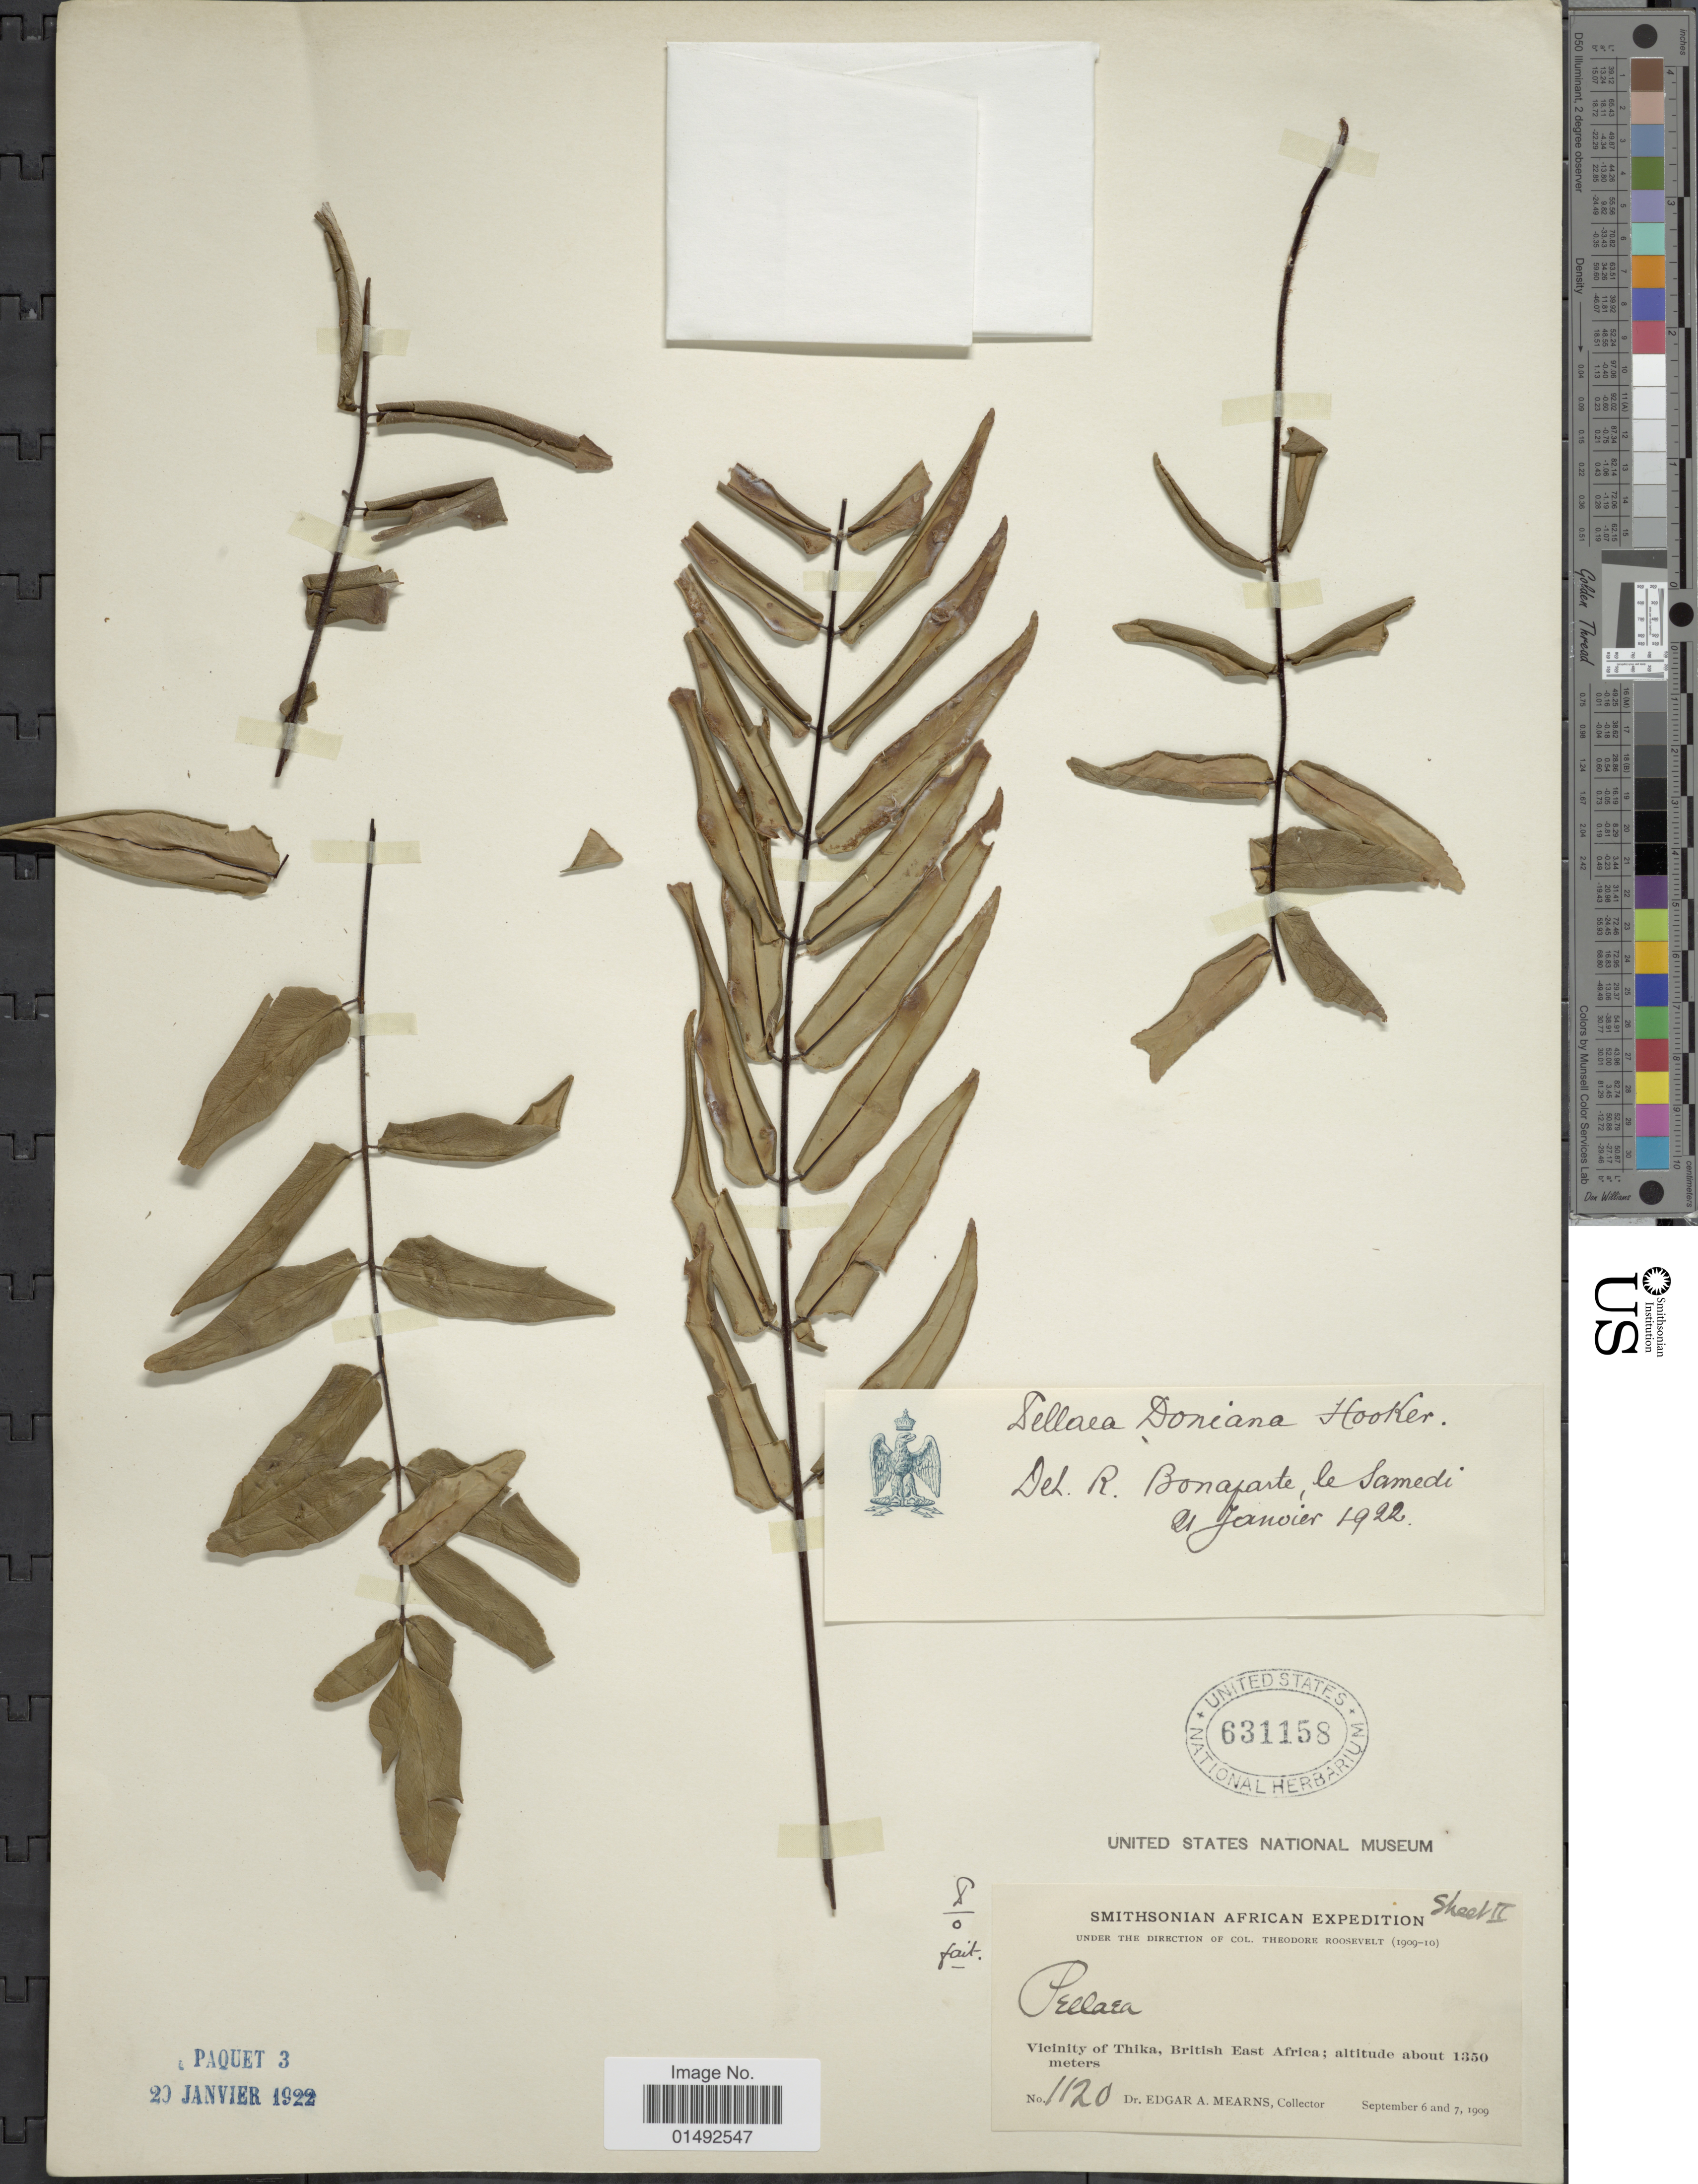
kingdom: Plantae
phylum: Tracheophyta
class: Polypodiopsida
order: Polypodiales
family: Pteridaceae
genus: Pellaea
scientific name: Pellaea doniana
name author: Hook.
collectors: E. A. Mearns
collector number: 1120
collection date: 1909-09-06/1909-09-07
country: Kenya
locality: Vicinity of Thika, British East Africa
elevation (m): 1350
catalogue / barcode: US 631158